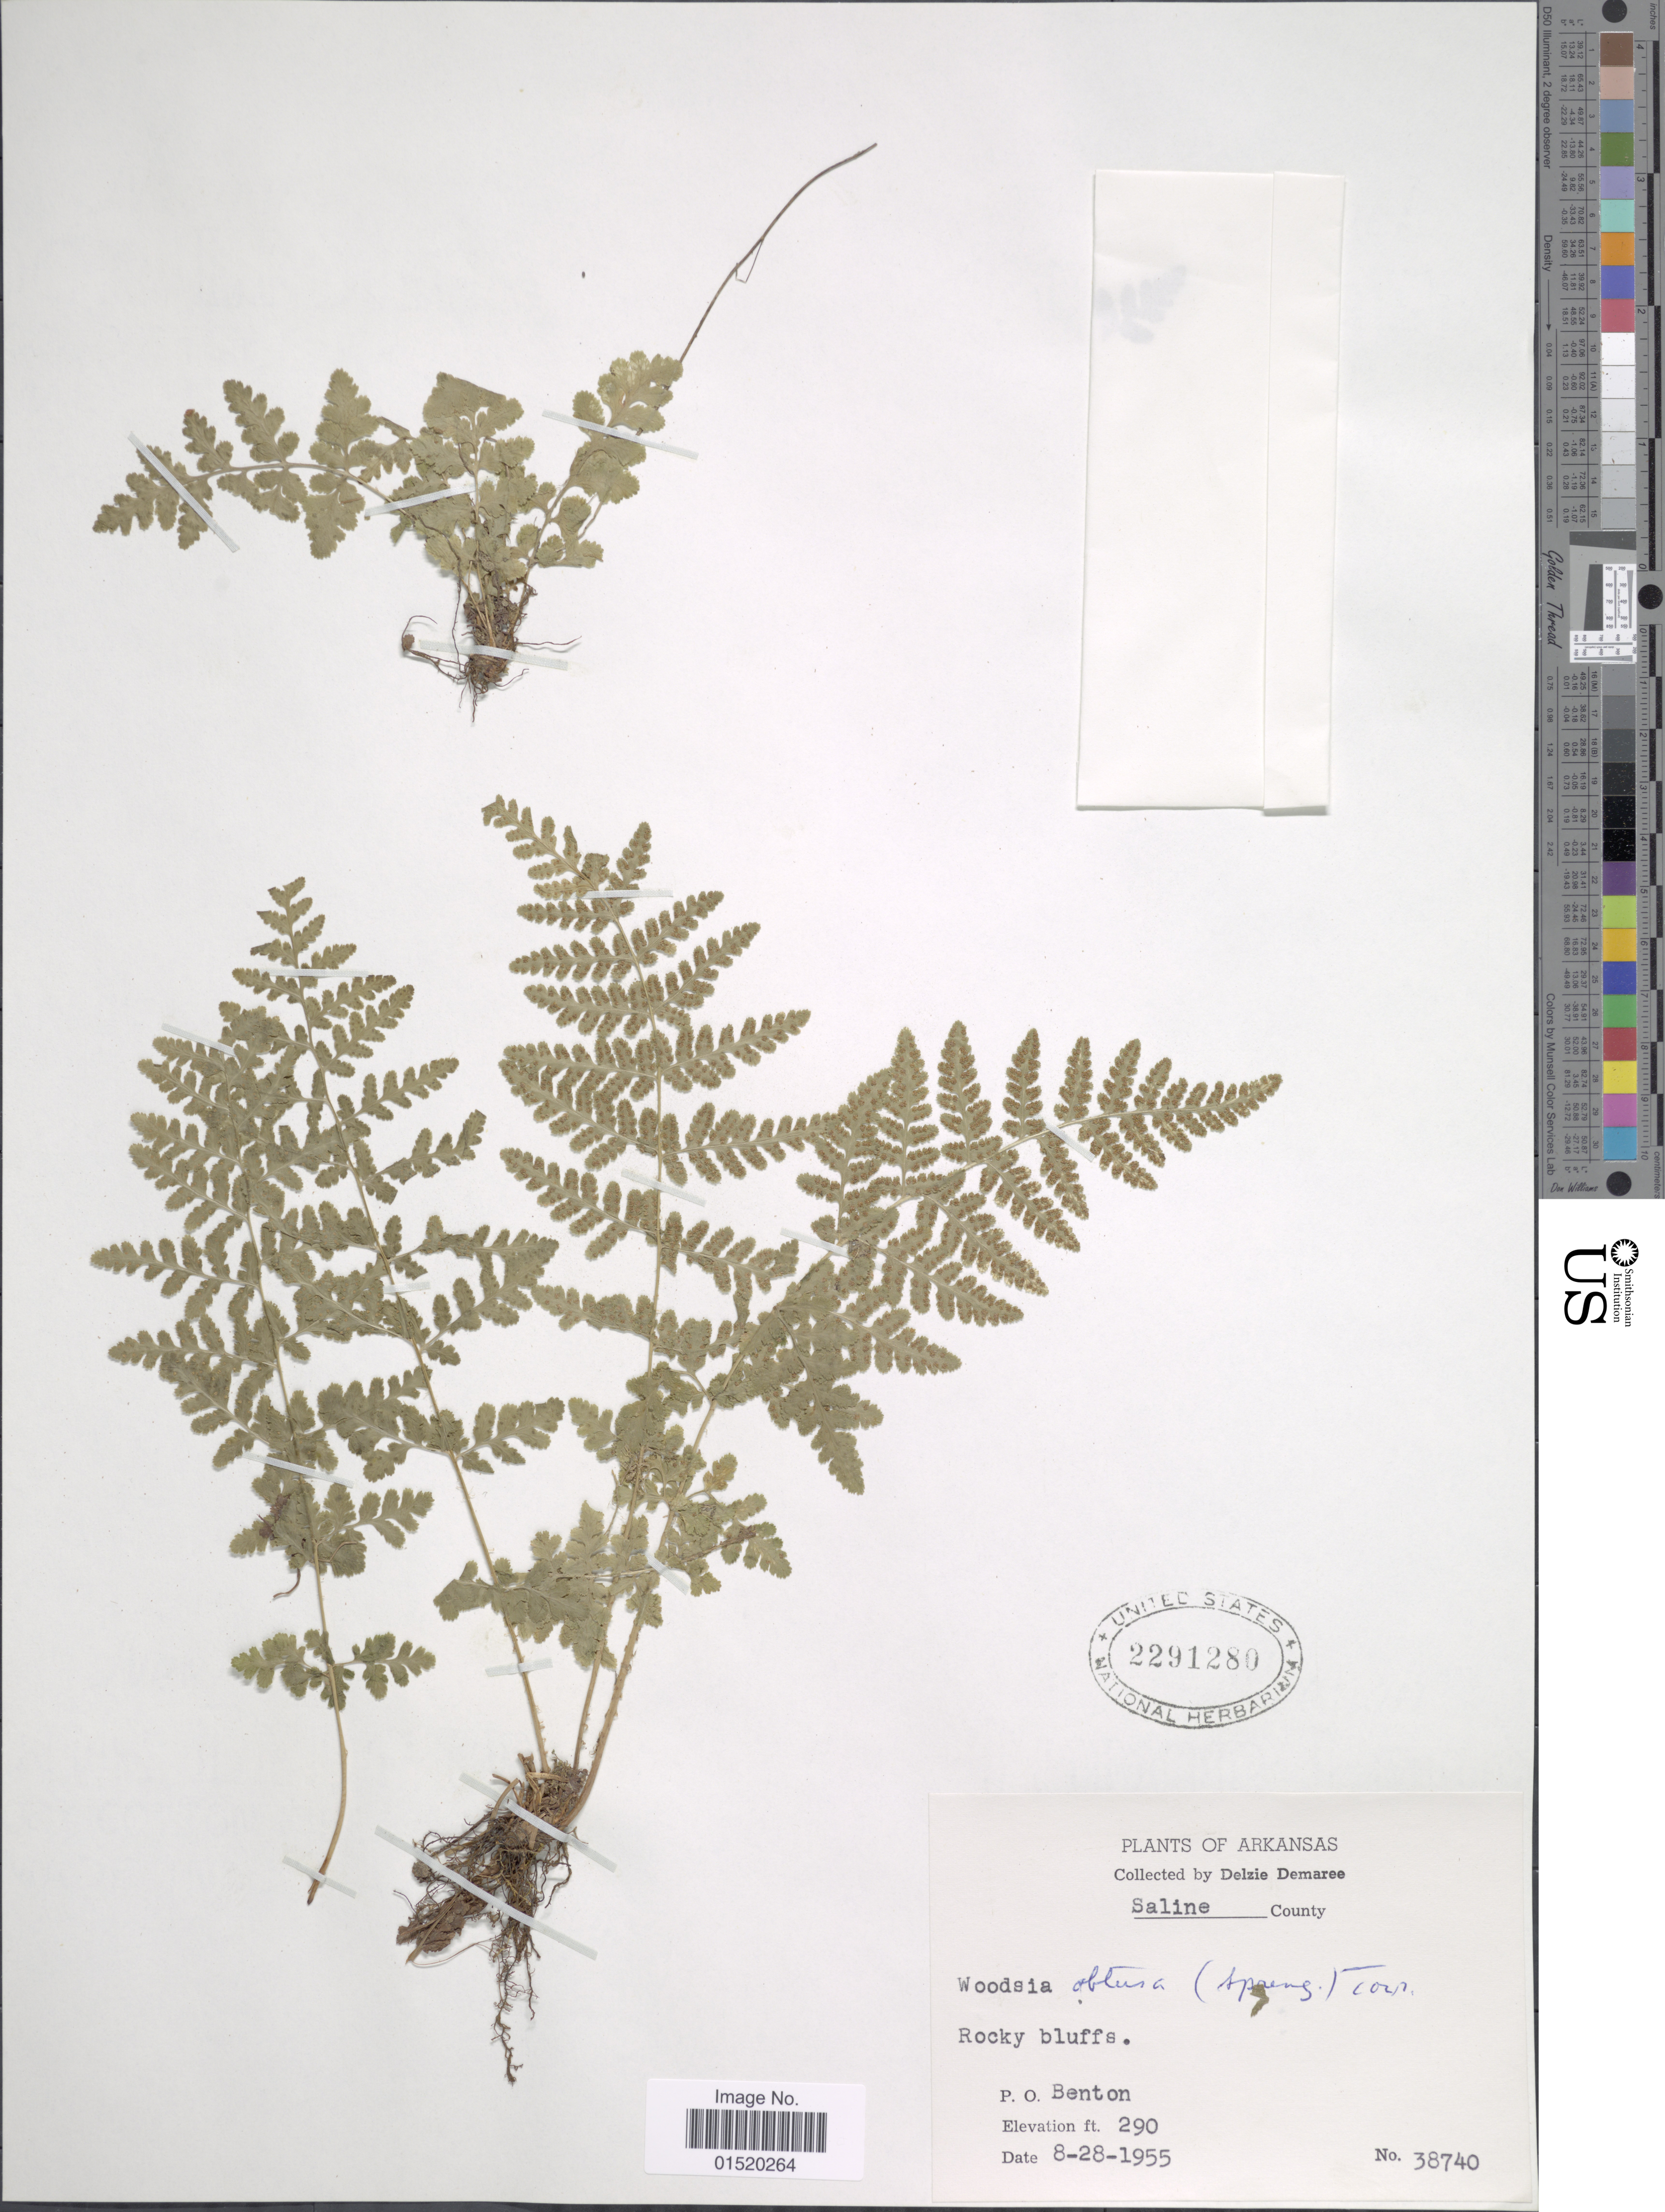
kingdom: Plantae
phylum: Tracheophyta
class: Polypodiopsida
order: Polypodiales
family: Woodsiaceae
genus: Woodsia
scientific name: Woodsia obtusa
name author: (Spreng.) Torr.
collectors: D. Demaree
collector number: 38740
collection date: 1955-08-28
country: United States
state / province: Arkansas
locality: Saline County, Rocky bluffs, P.O.Benton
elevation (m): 88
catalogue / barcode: US 2291280